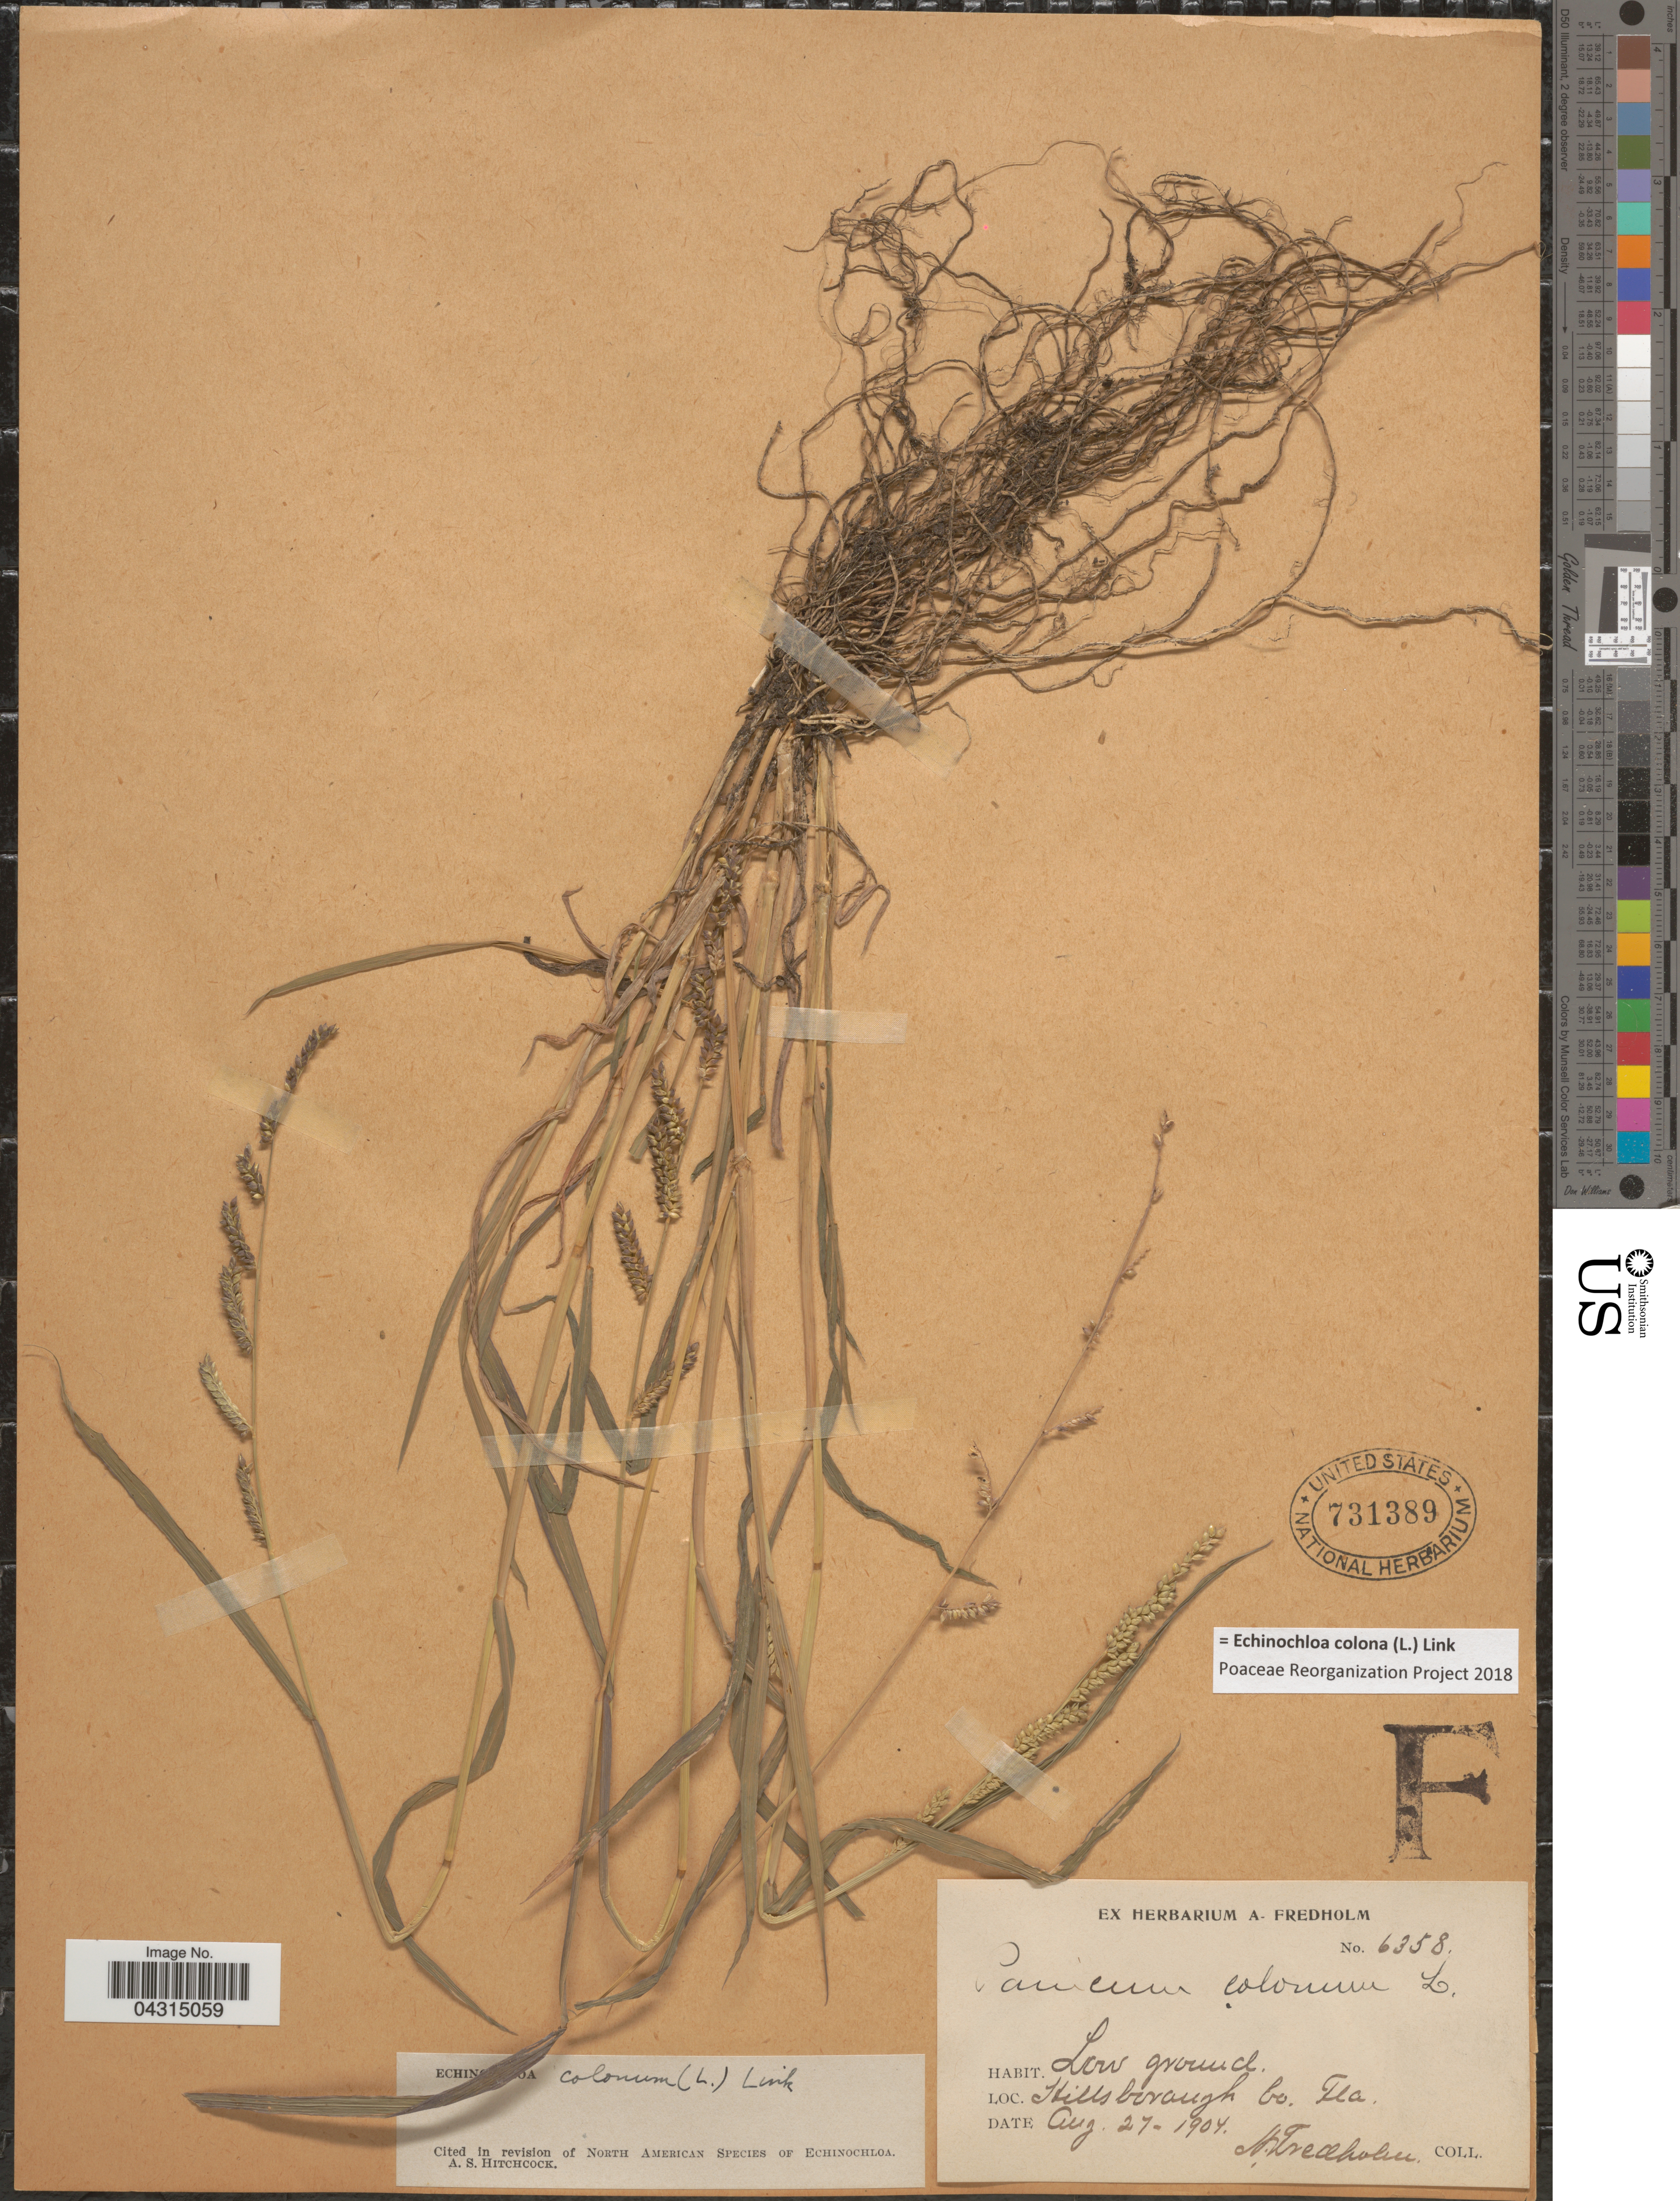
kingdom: Plantae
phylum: Tracheophyta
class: Liliopsida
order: Poales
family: Poaceae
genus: Echinochloa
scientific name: Echinochloa colona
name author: (L.) Link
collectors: A. Fredholm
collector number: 6358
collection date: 1904-08-27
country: United States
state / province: Florida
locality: Hillsborough Co.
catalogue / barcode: US 731389